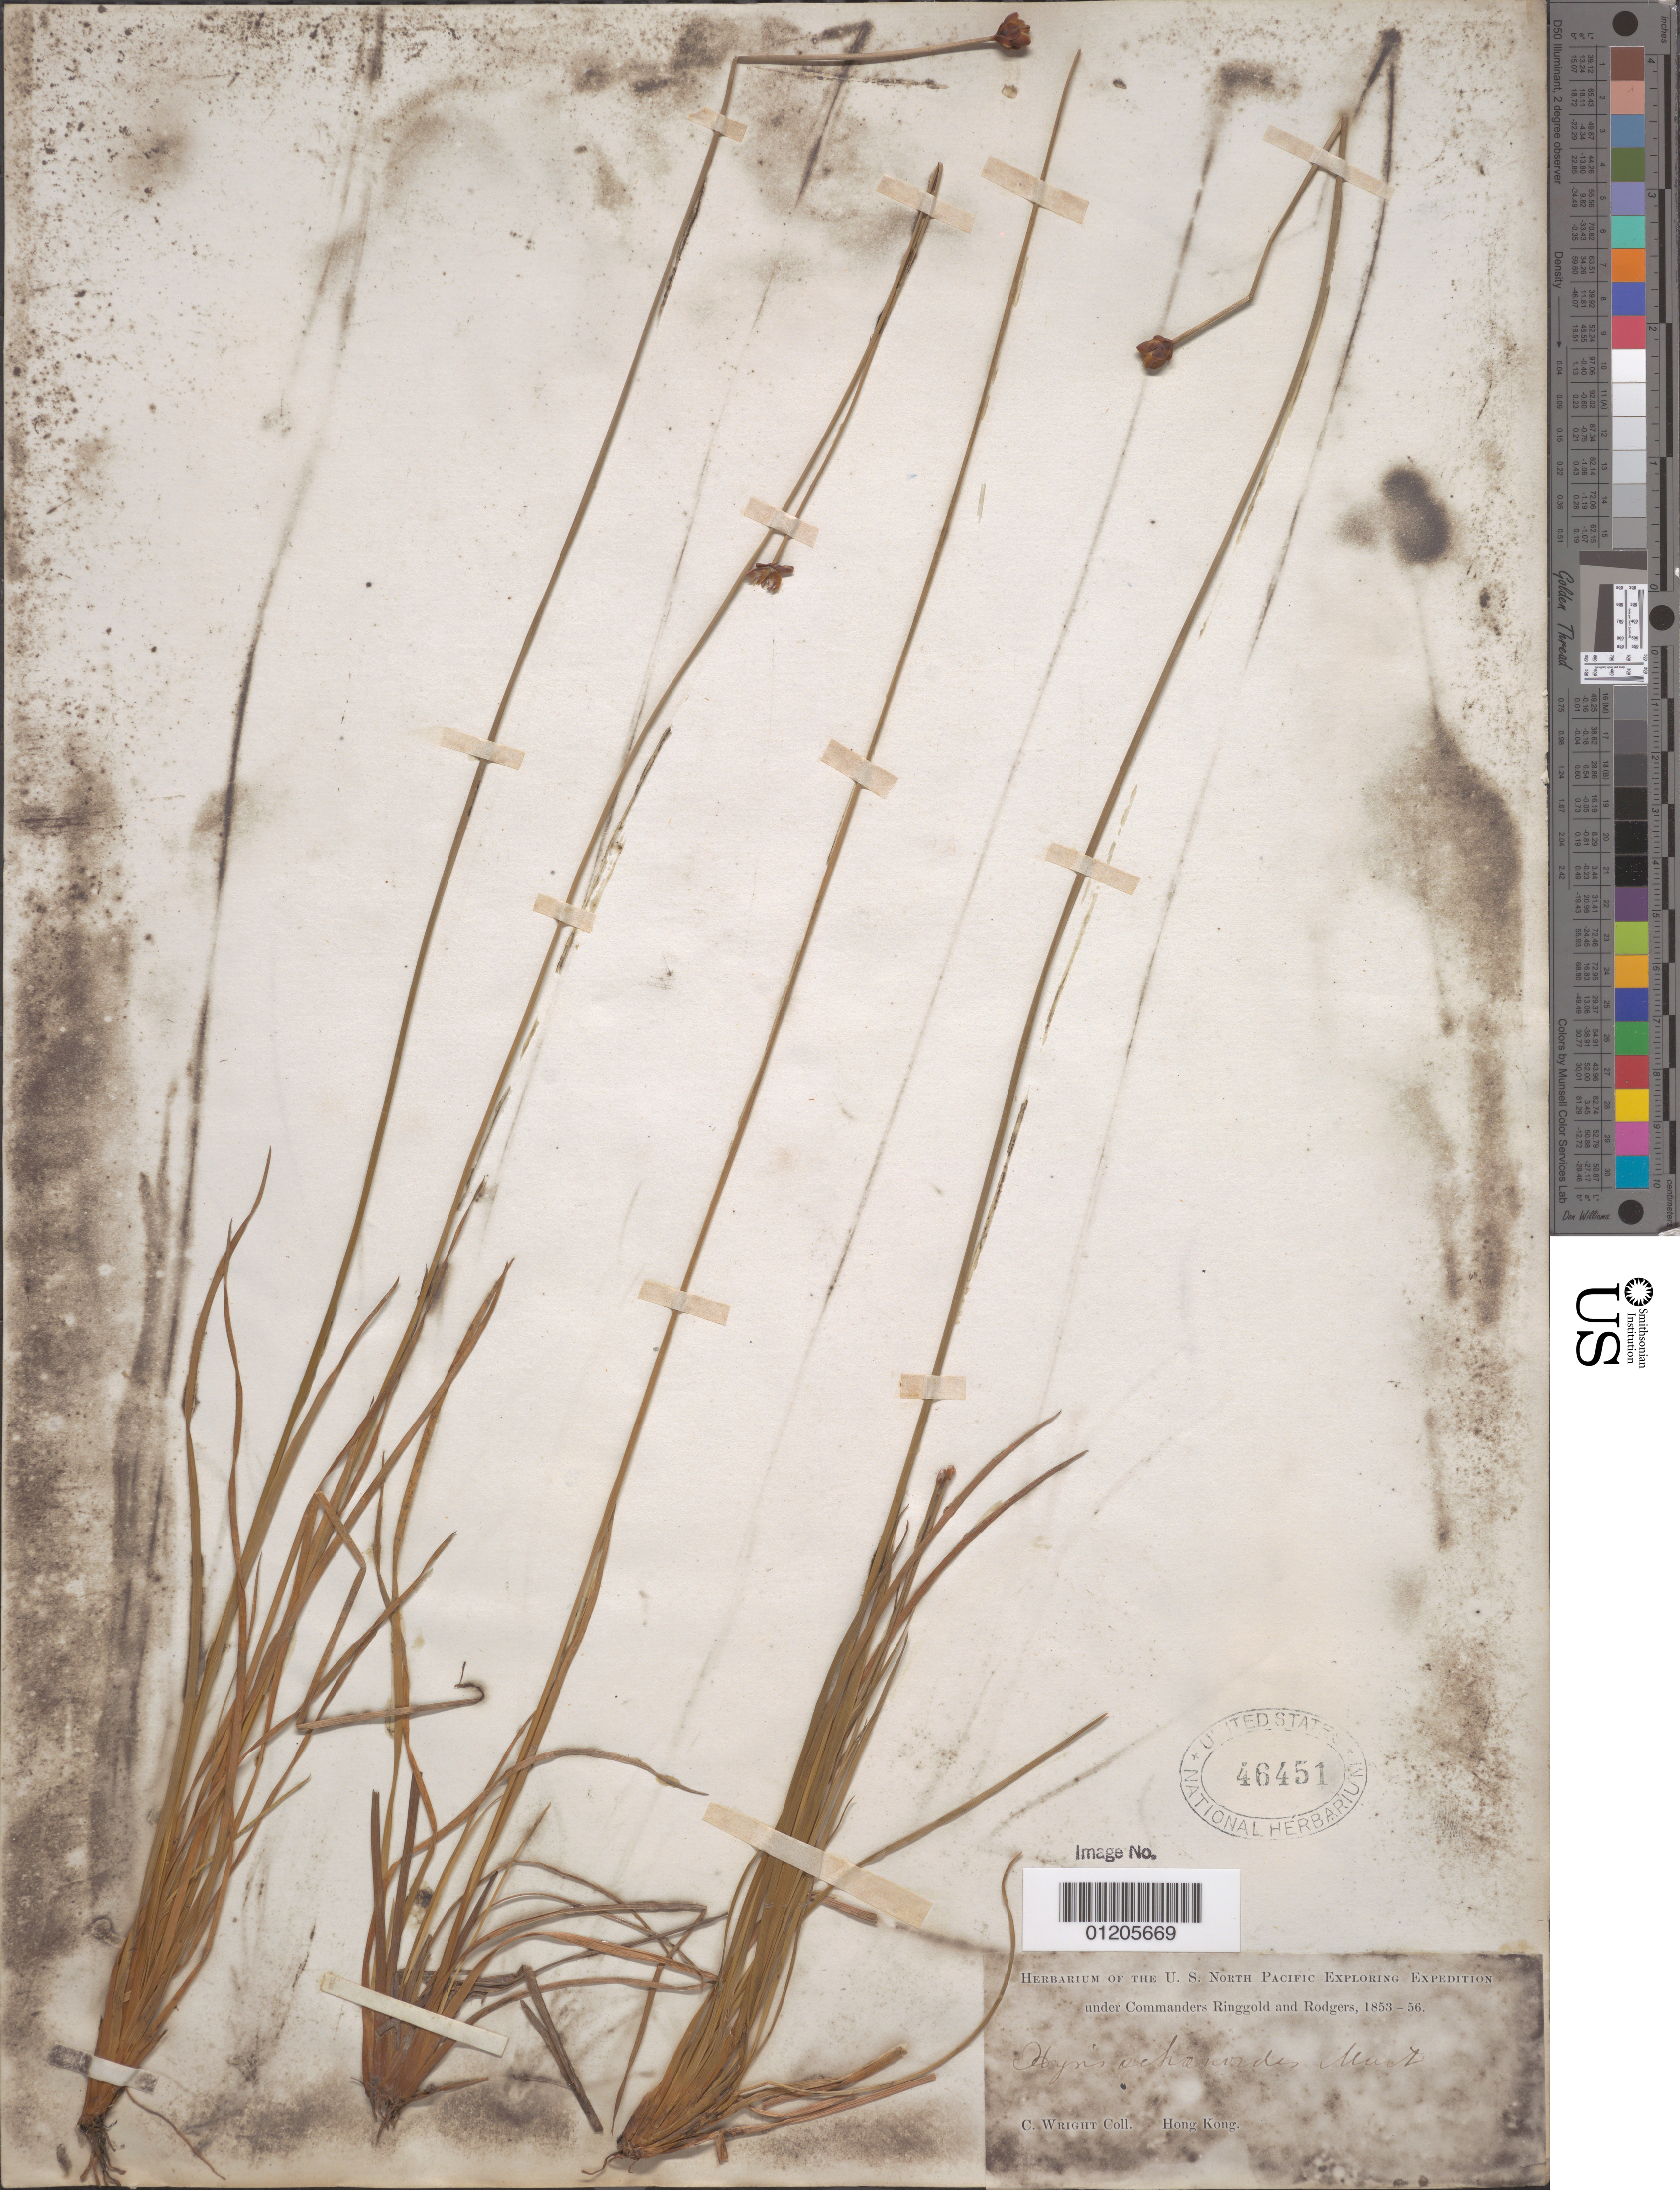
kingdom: Plantae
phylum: Tracheophyta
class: Liliopsida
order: Poales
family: Xyridaceae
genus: Xyris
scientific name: Xyris schoenoides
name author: Mart.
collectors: C. Wright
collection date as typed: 1853 to -- -- 1856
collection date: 1853/1856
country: China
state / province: Hong Kong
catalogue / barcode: US 46451